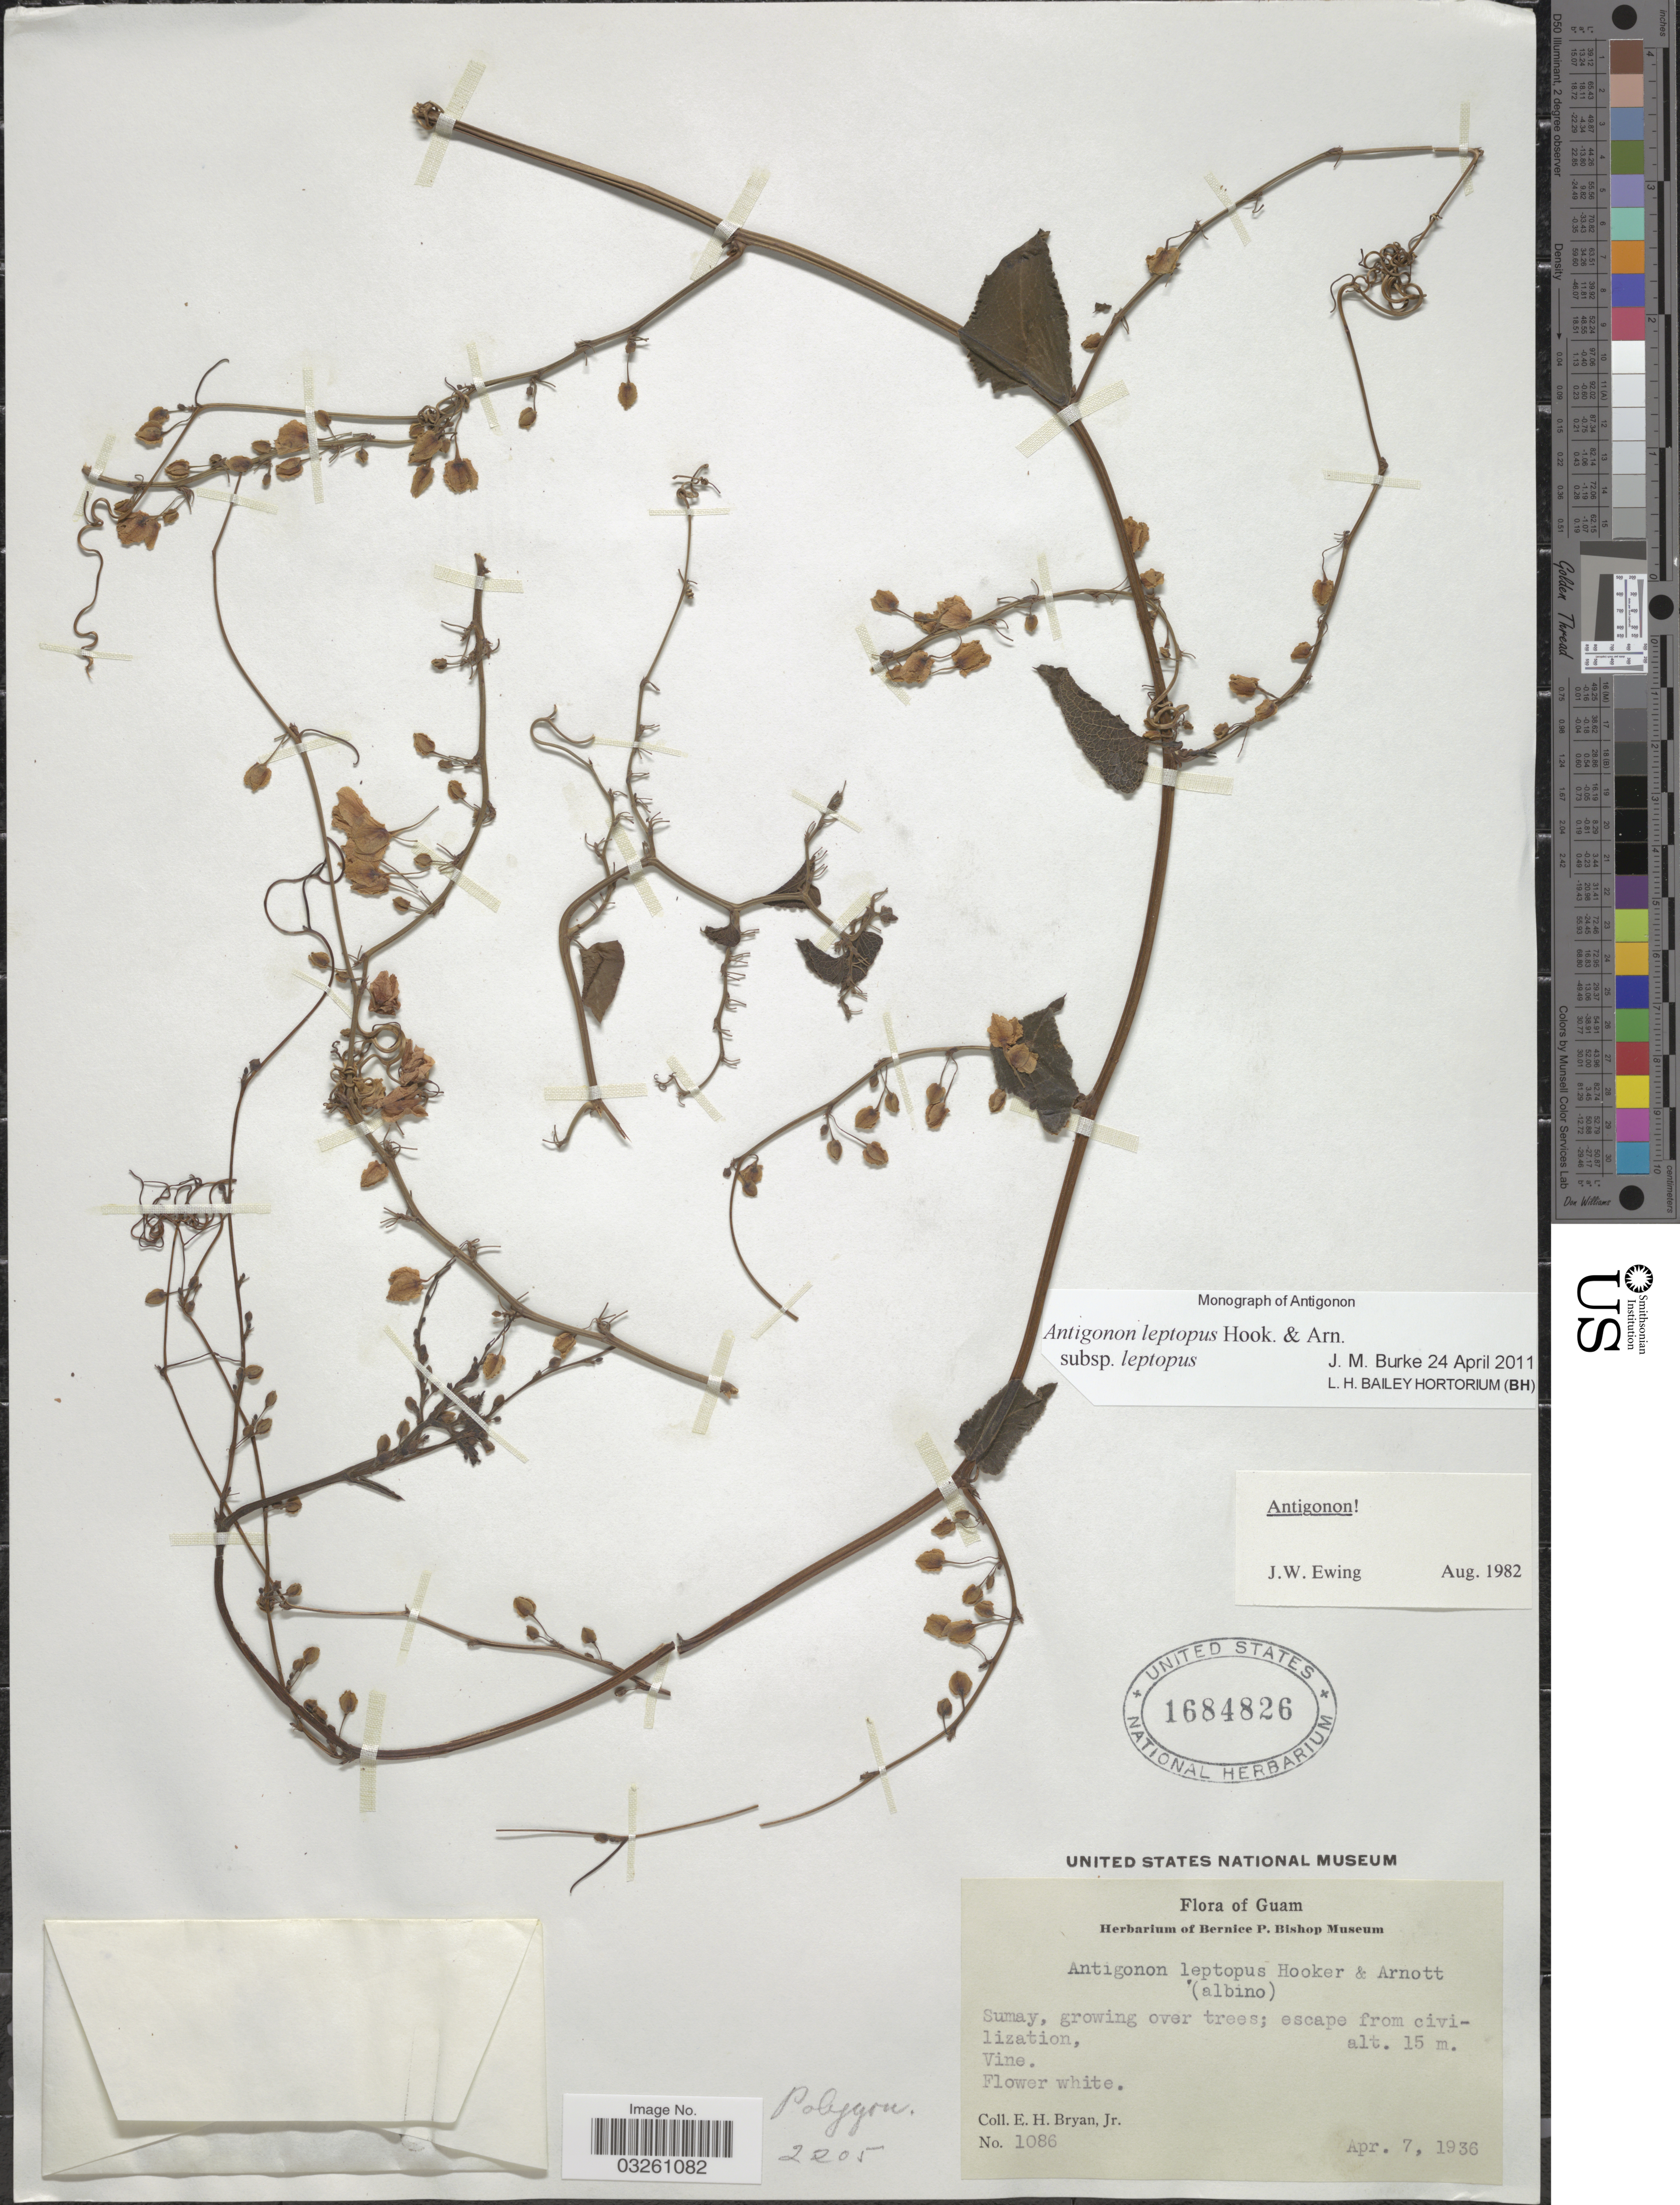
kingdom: Plantae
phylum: Tracheophyta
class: Magnoliopsida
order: Caryophyllales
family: Polygonaceae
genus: Antigonon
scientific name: Antigonon leptopus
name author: Hook. & Arn.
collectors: E. Bryan Jr.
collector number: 1086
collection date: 1936-04-07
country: Guam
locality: Sumay.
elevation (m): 15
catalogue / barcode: US 1684826